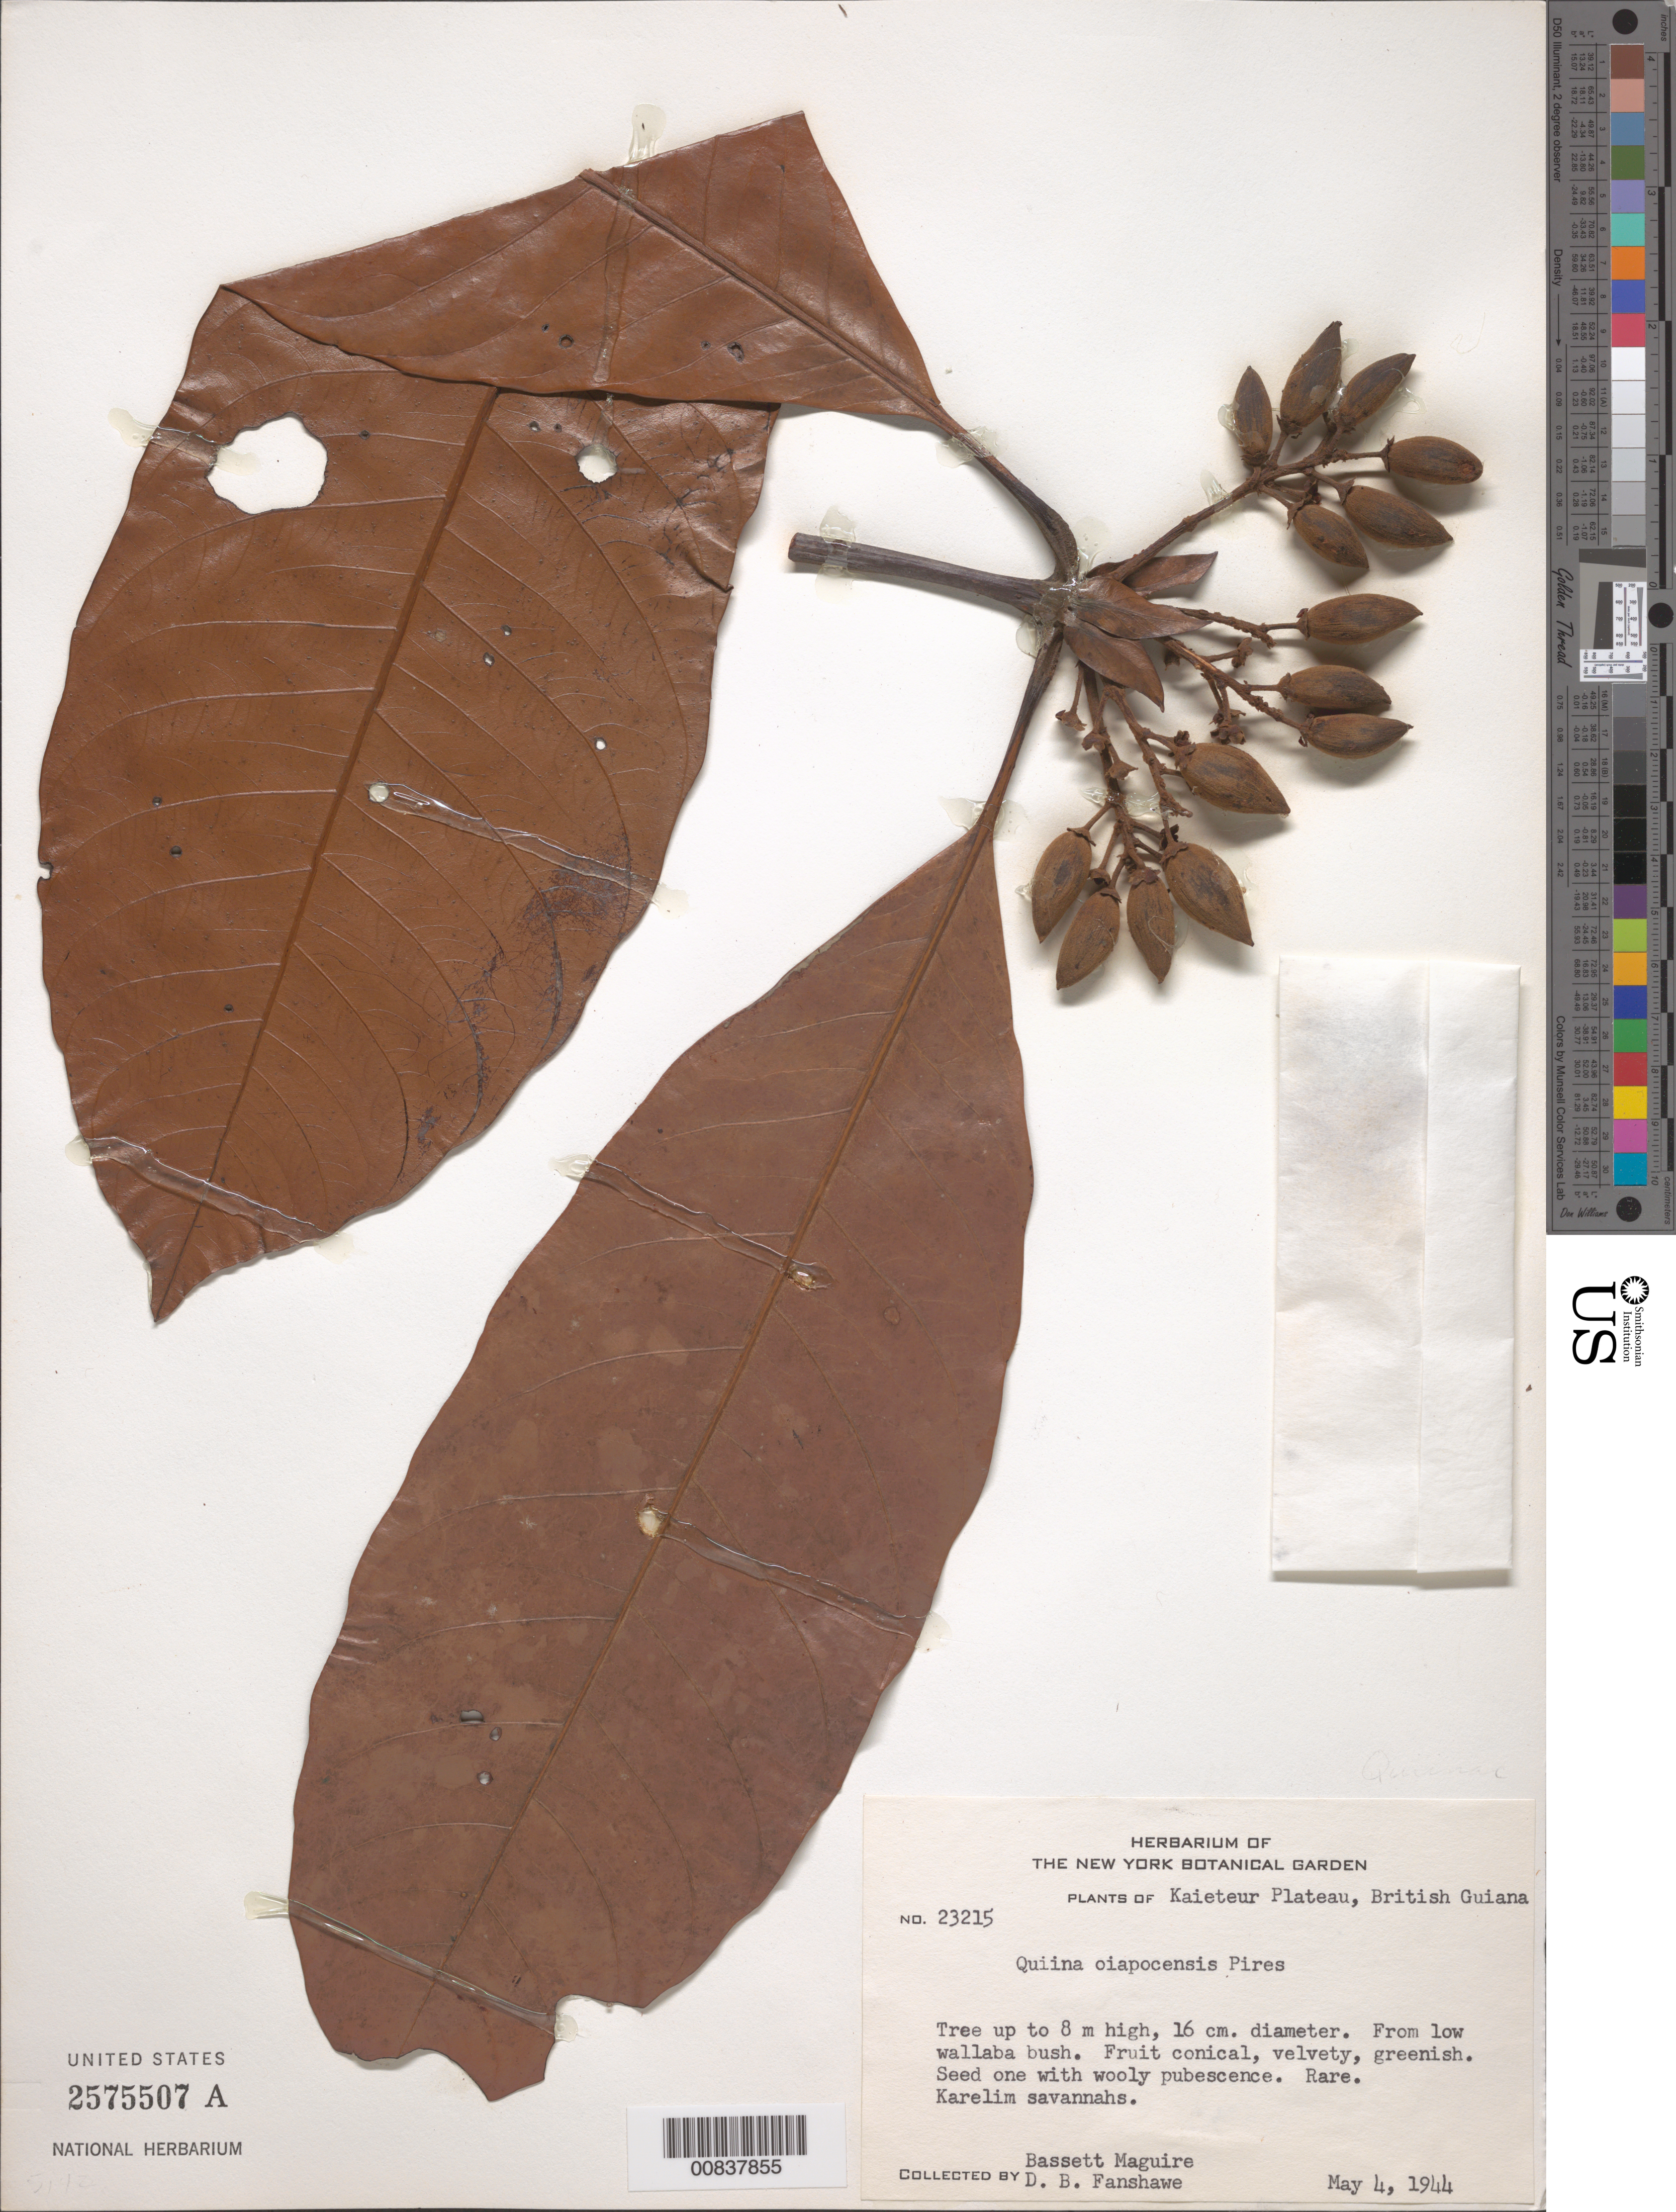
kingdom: Plantae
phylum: Tracheophyta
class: Magnoliopsida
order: Malpighiales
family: Quiinaceae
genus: Quiina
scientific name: Quiina oiapocensis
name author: Pires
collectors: B. Maguire & D. B. Fanshawe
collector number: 23215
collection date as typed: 4-May-44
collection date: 1944-05-04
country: Guyana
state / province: Potaro-Siparuni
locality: Kaieteur Plateau, Kaieteur Savannas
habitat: Savannas; from low Wallaba bush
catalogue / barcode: US 2575507A